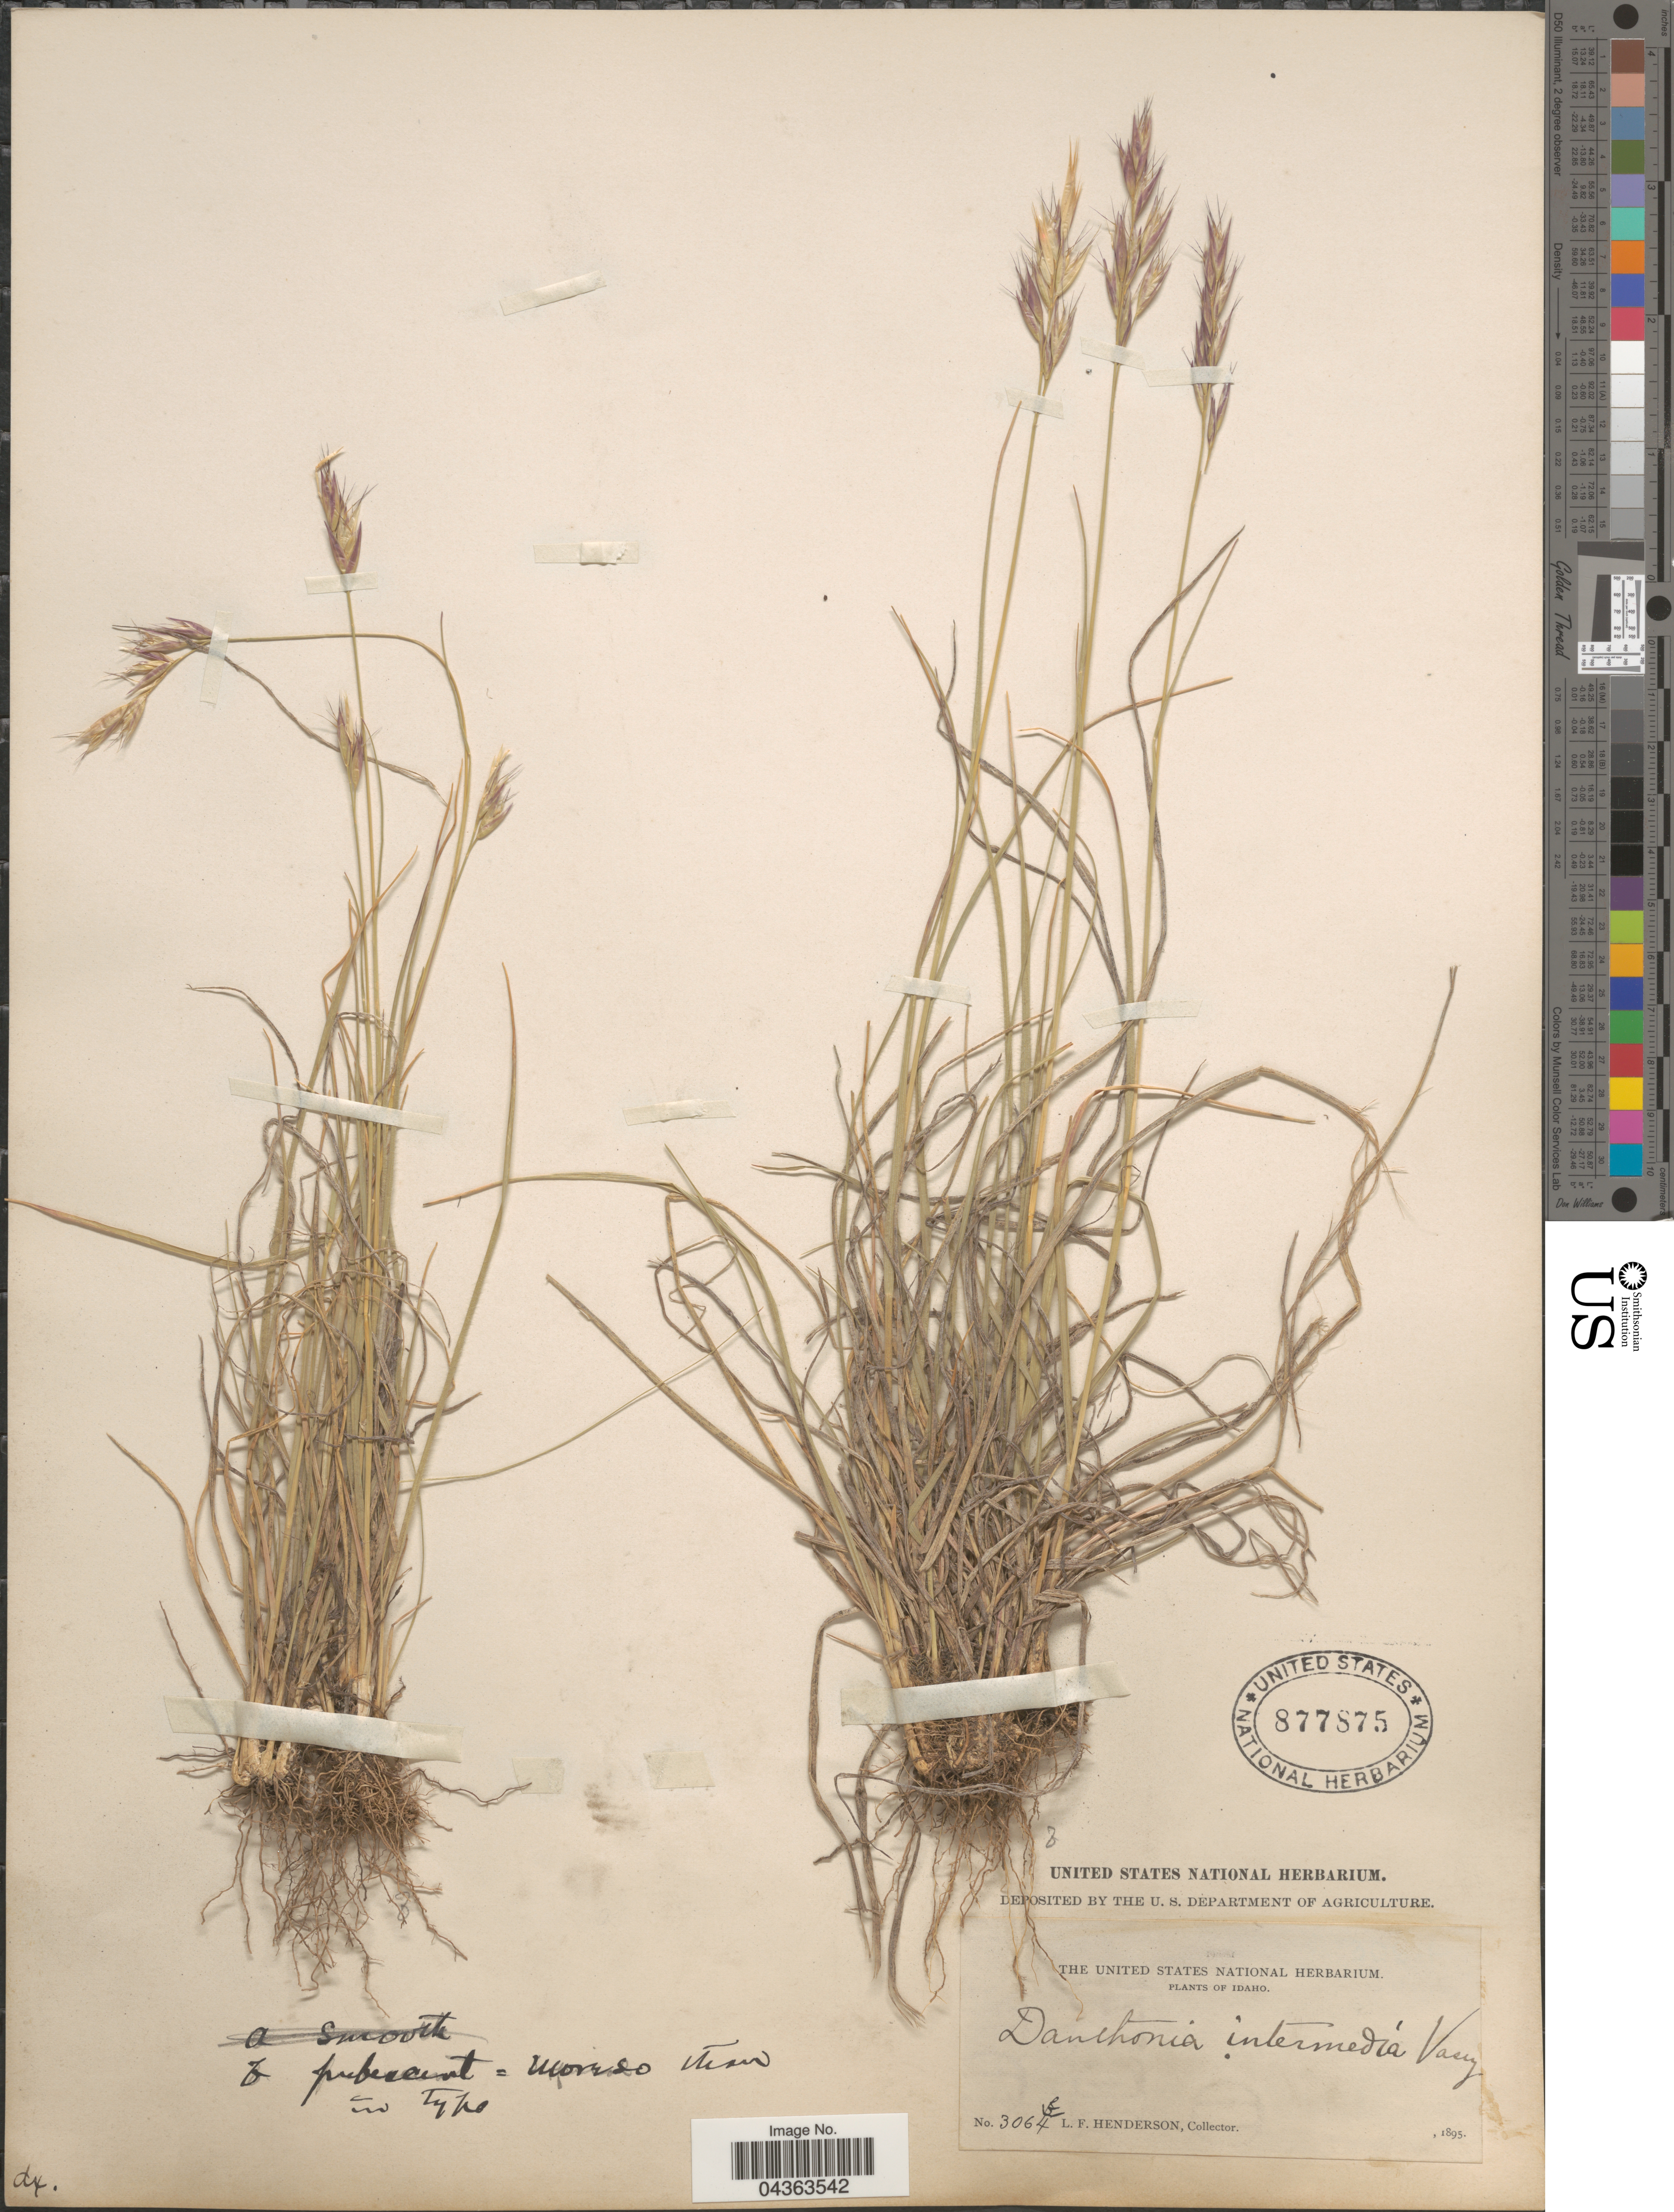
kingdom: Plantae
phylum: Tracheophyta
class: Liliopsida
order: Poales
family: Poaceae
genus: Danthonia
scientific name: Danthonia intermedia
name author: Vasey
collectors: L. Henderson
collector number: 3064b*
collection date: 1895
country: United States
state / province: Idaho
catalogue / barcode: US 877875